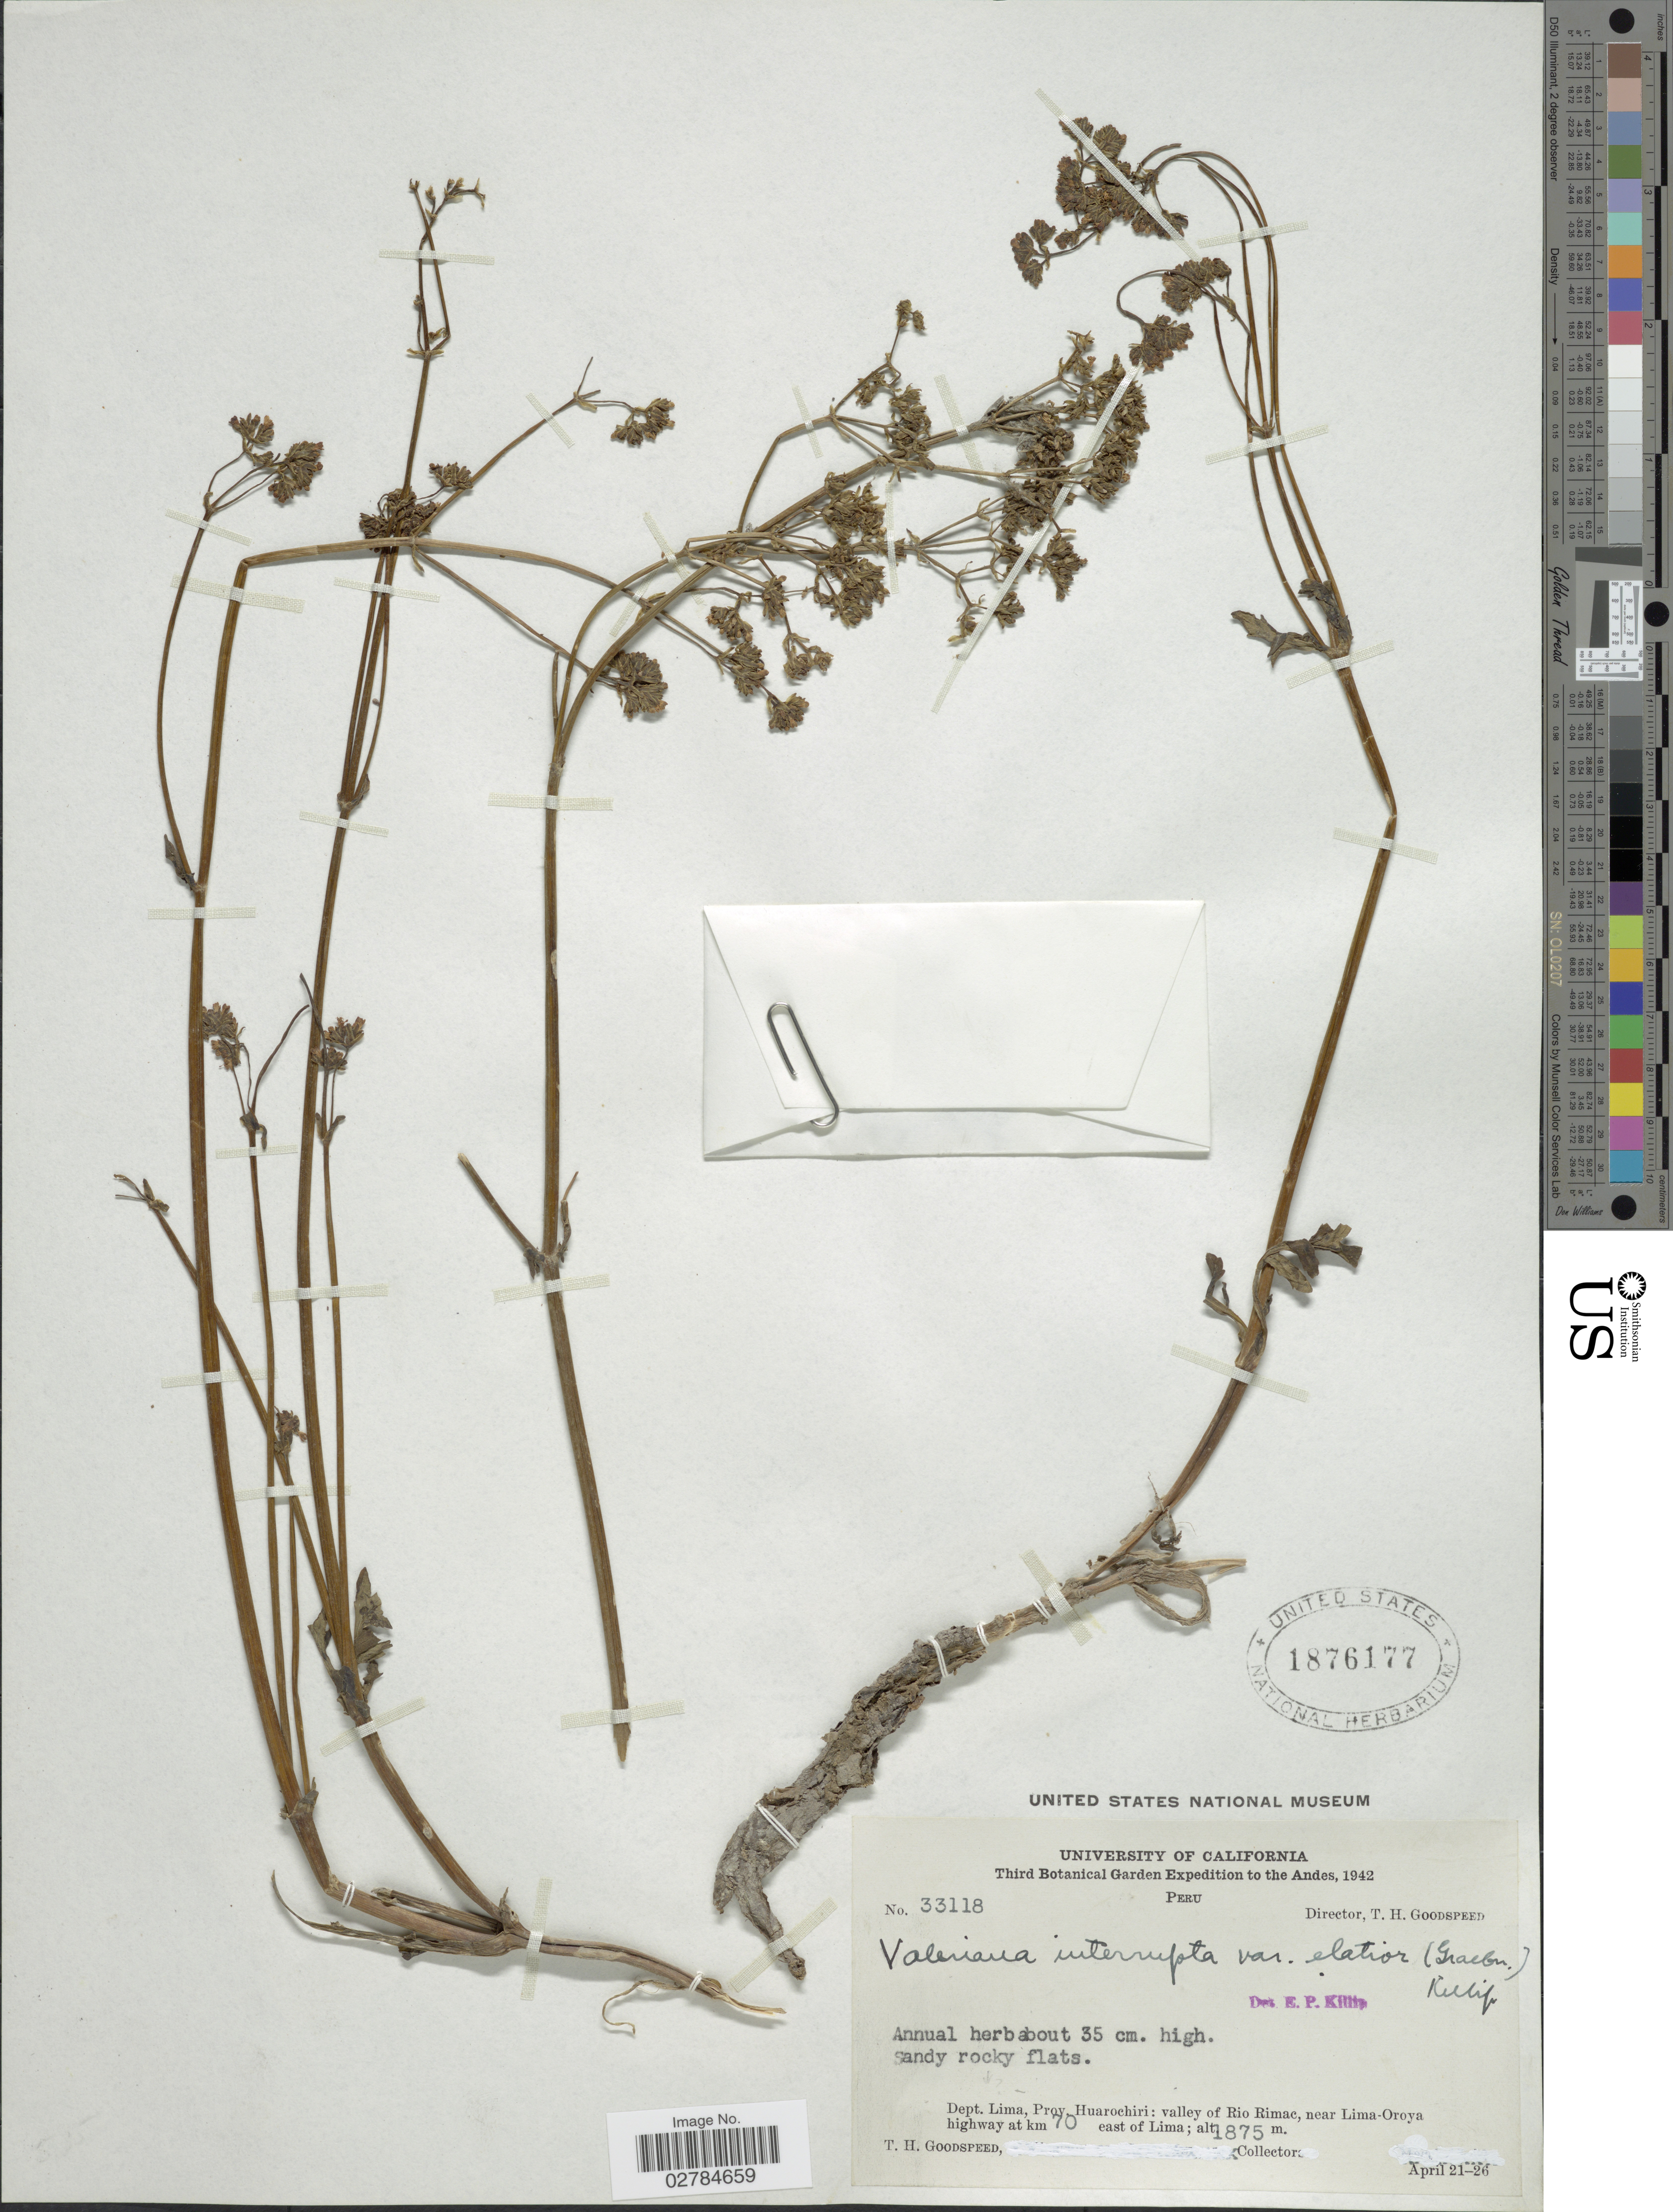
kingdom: Plantae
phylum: Tracheophyta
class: Magnoliopsida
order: Dipsacales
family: Caprifoliaceae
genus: Valeriana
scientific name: Valeriana interrupta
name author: Ruiz & Pav.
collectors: T. Goodspeed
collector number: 33118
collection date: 1942-04-21/1942-04-26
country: Peru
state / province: Lima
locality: Andes. Dept. Lima, Prov. Huarochiri: valley of Rio Rimac, near Lima-Oroya highway at km 70 east of Lima.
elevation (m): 1875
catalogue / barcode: US 1876177